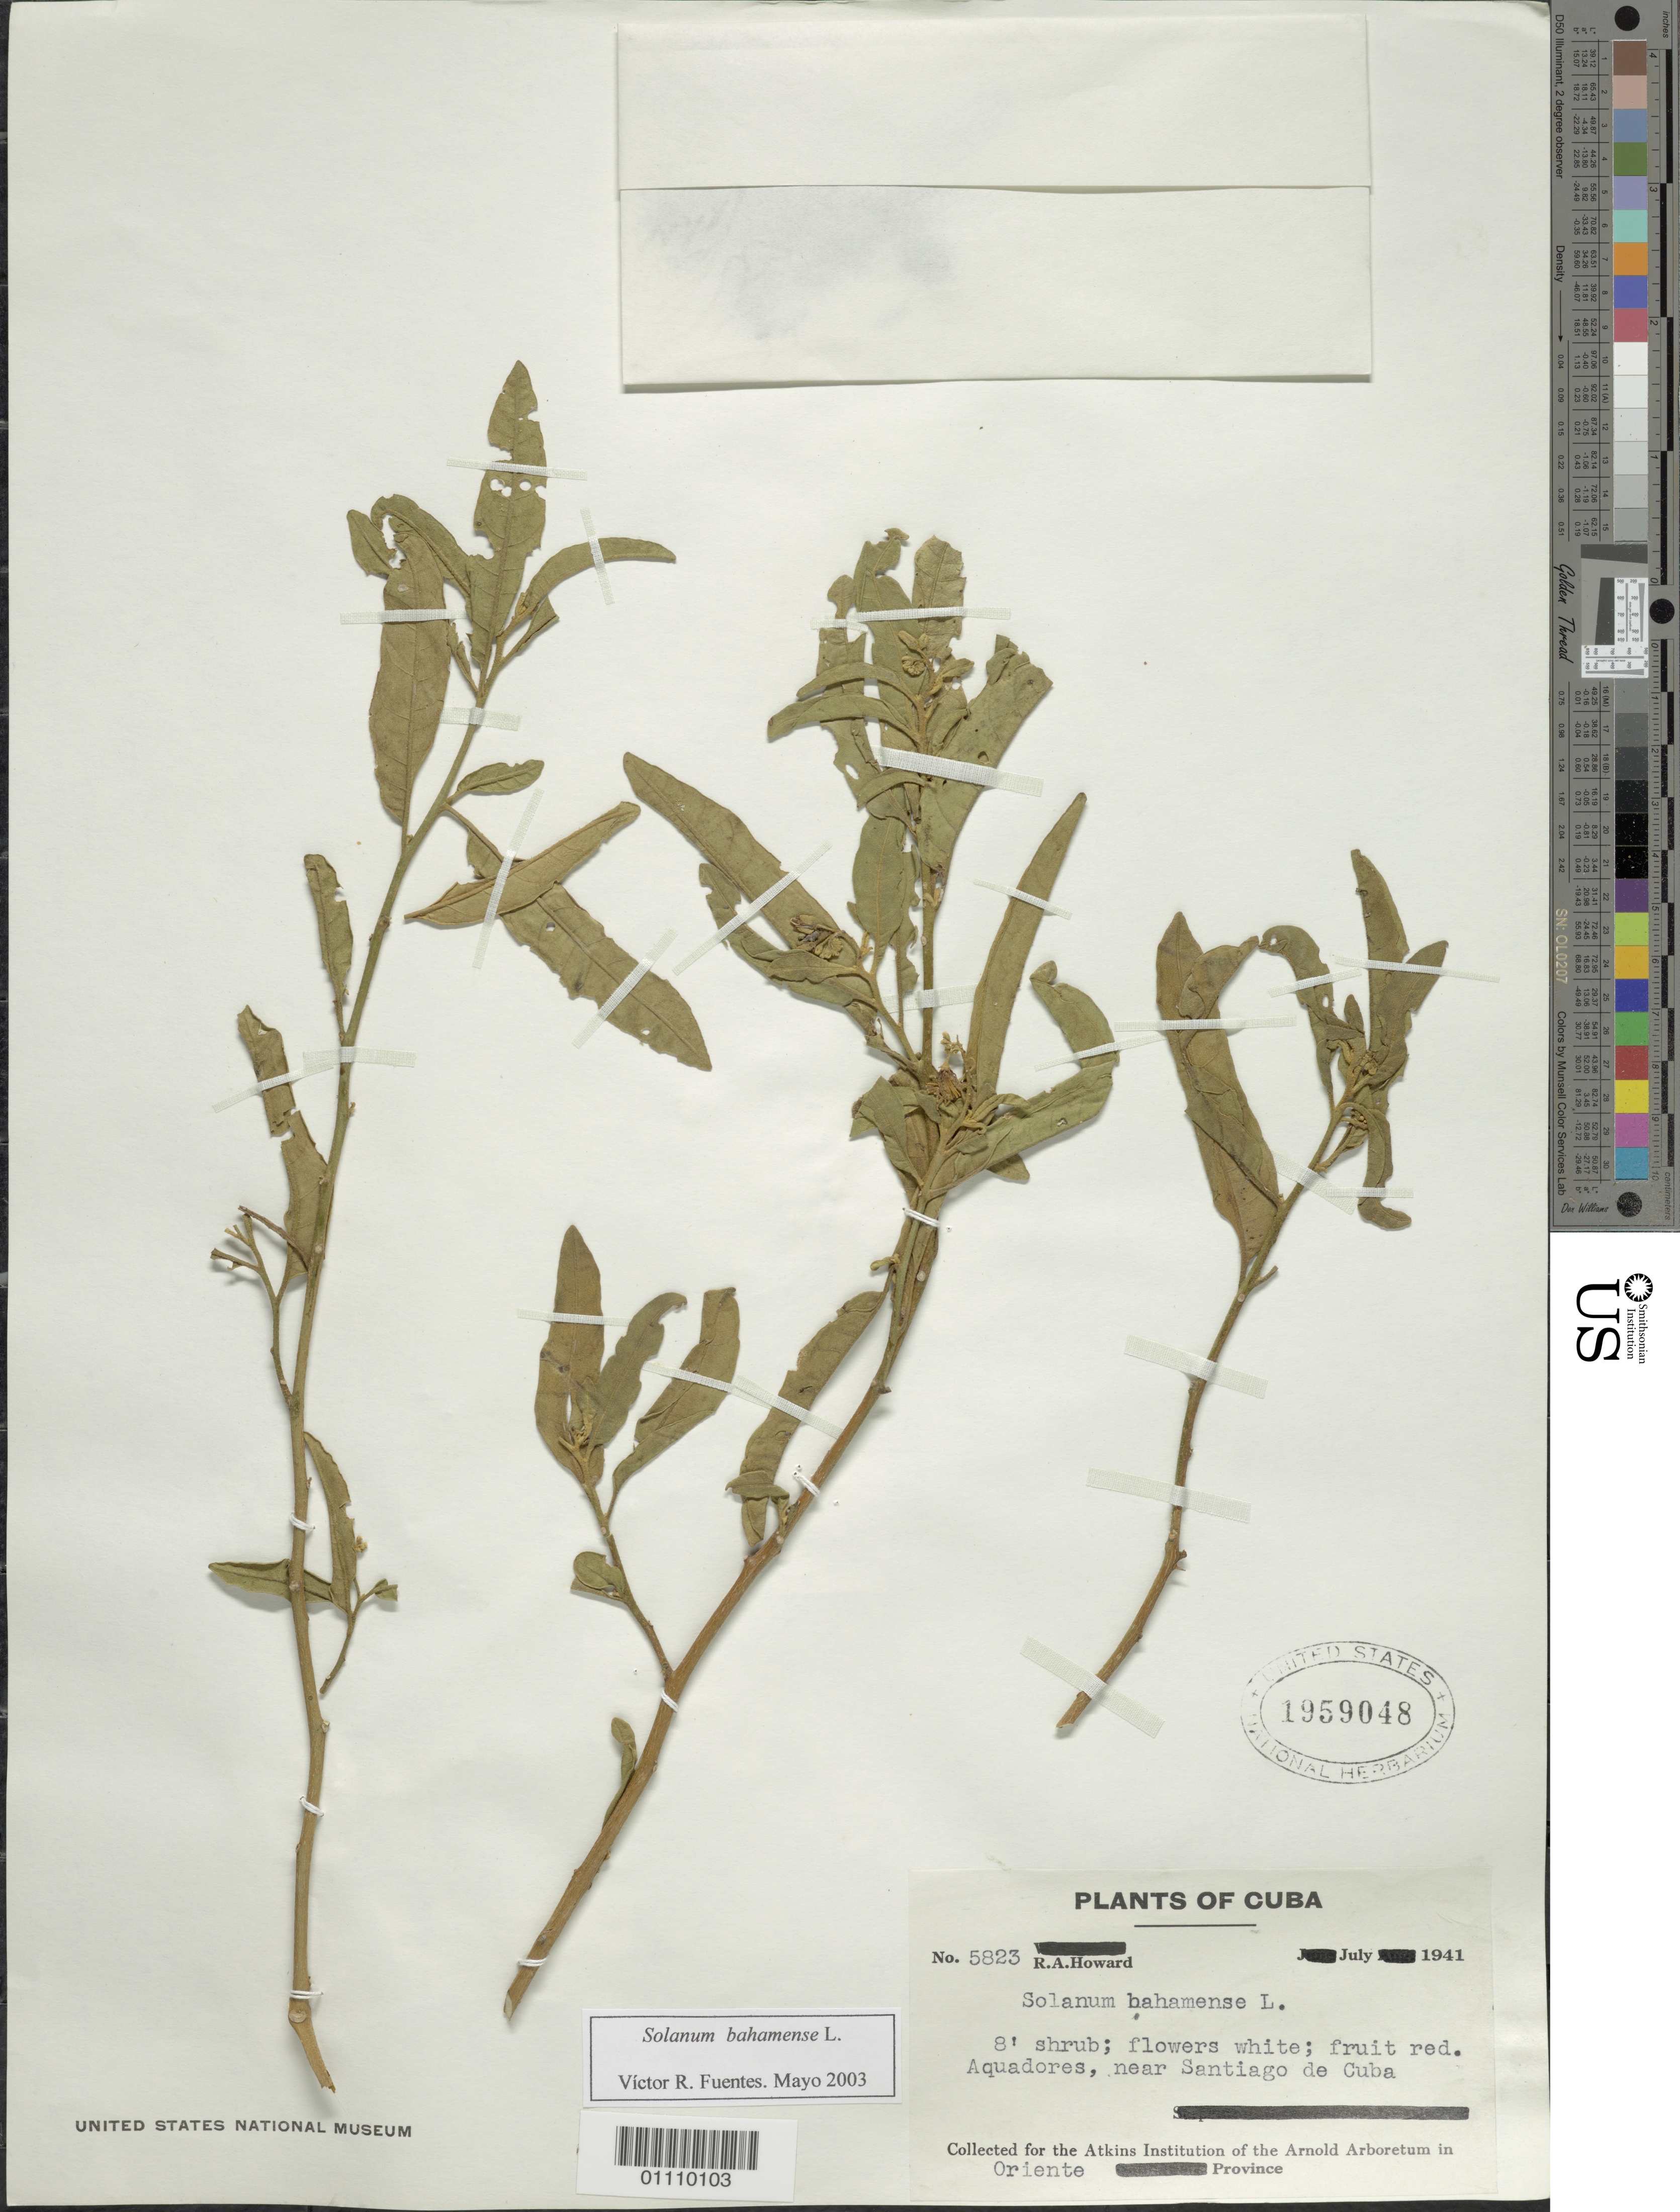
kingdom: Plantae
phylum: Tracheophyta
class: Magnoliopsida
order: Solanales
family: Solanaceae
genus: Solanum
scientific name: Solanum bahamense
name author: L.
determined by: Fuentes, V. R.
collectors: R. Howard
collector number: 5823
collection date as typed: Jul 1941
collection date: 1941-07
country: Cuba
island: Cuba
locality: Aquadores, near Santiago de Cuba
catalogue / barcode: US 1959048